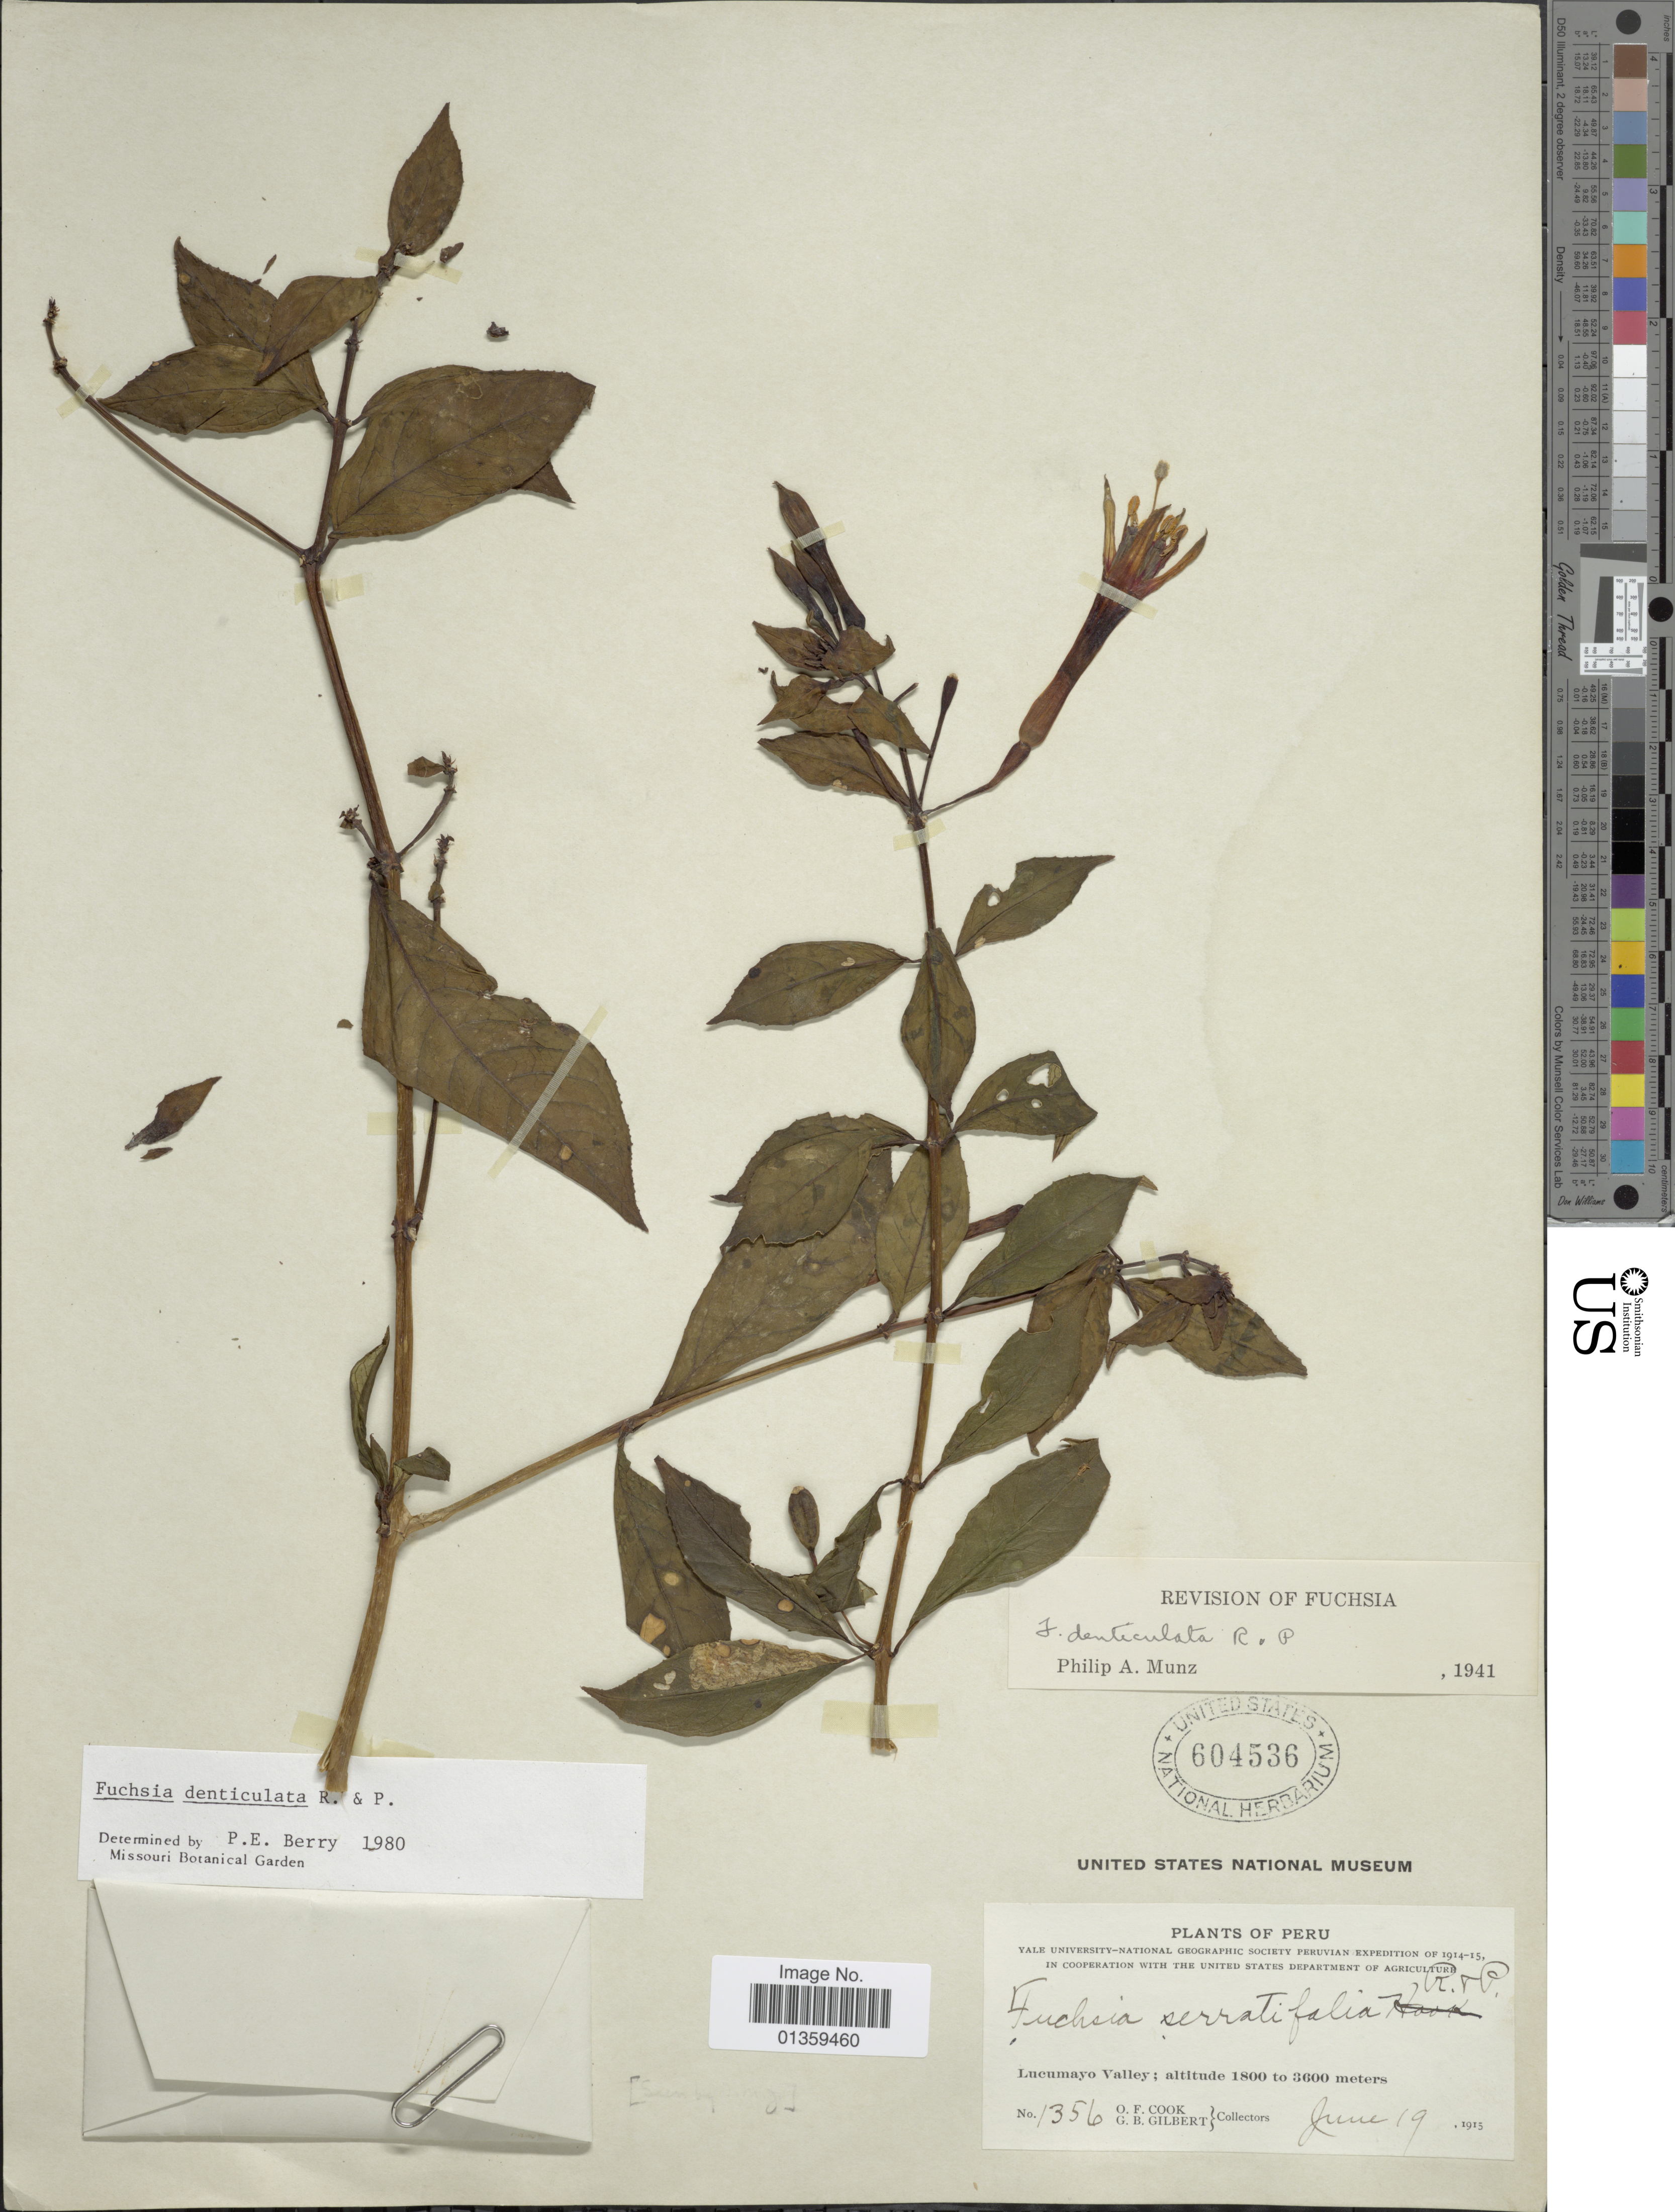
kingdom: Plantae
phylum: Tracheophyta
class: Magnoliopsida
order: Myrtales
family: Onagraceae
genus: Fuchsia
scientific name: Fuchsia denticulata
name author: Ruiz & Pav.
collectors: O. F. Cook & G. B. Gilbert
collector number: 1356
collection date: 1915-06-19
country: Peru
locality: Lucumayo Valley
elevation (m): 1800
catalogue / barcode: US 604536